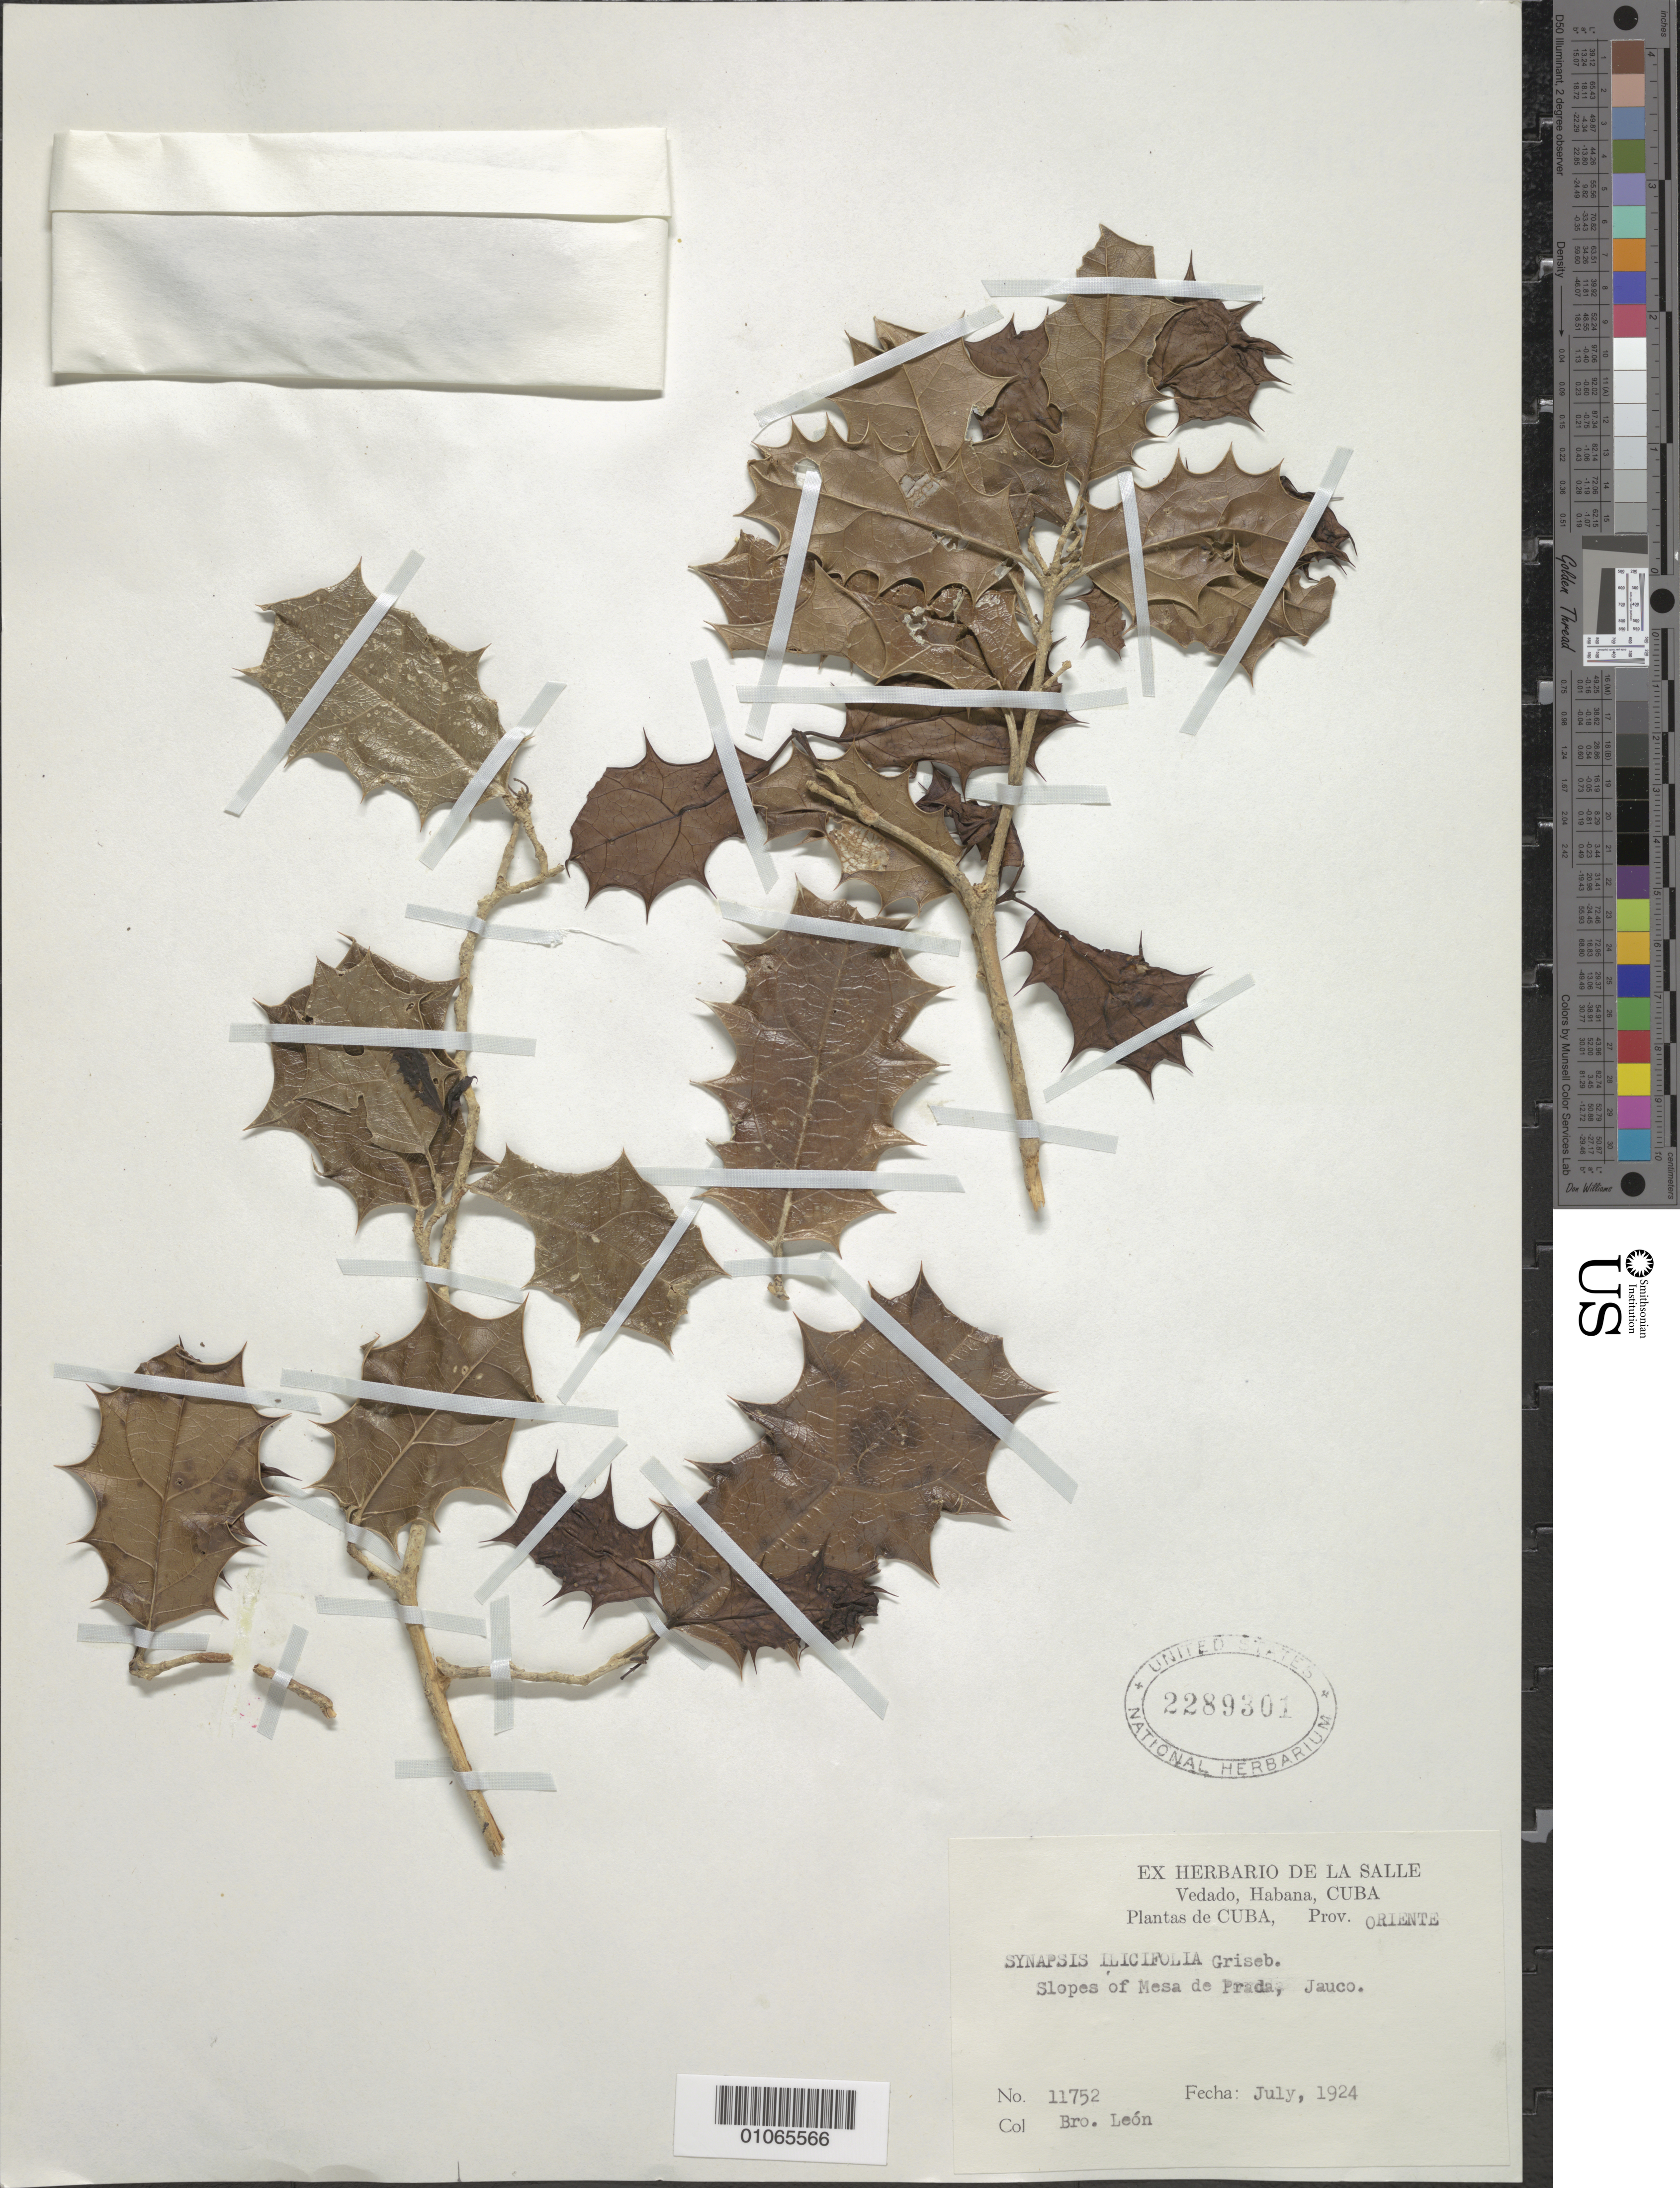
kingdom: Plantae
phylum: Tracheophyta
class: Magnoliopsida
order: Lamiales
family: Schlegeliaceae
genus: Synapsis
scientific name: Synapsis ilicifolia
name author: Griseb.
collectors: Bro. León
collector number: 11752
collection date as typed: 01 Jul 1924 to 31 Jul 1924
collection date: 1924-07-01/1924-07-31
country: Cuba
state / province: Oriente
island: Cuba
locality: Slopes of Mesa de Prada, Jauco Vedado, Habana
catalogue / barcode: US 2289301